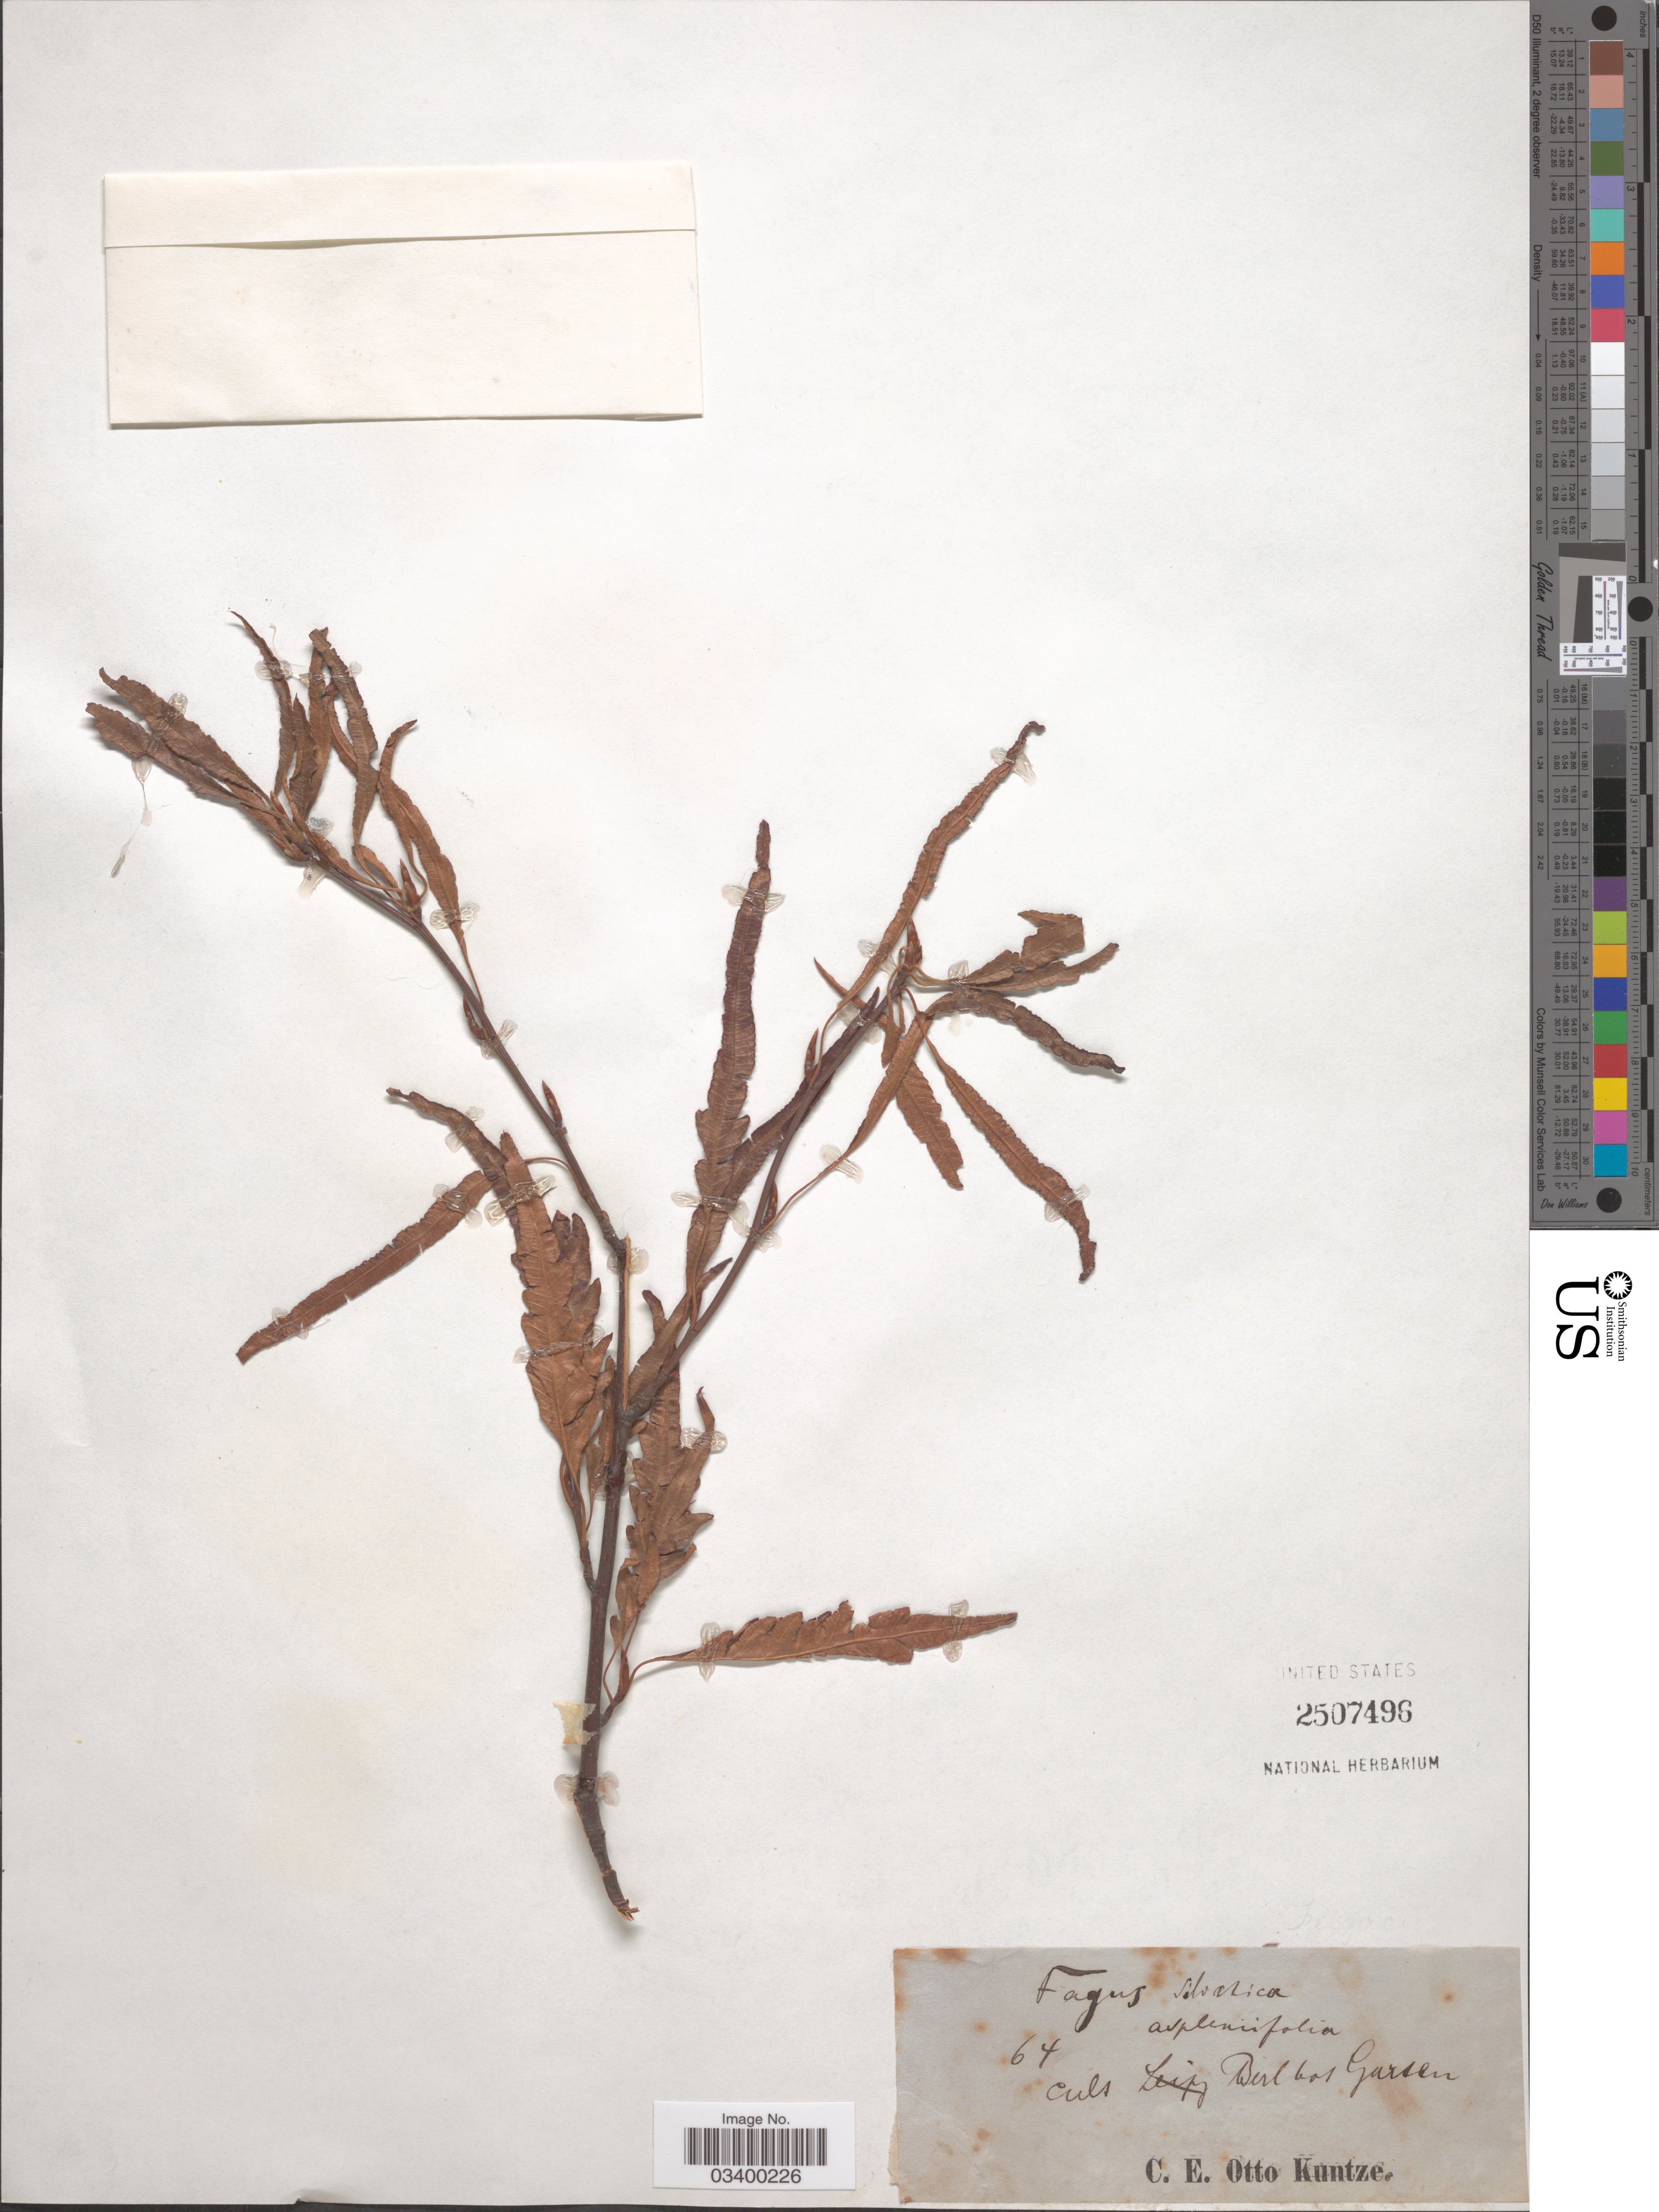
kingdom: Plantae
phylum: Tracheophyta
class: Magnoliopsida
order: Fagales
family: Fagaceae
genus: Fagus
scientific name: Fagus sylvatica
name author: L.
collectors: C.E.O. Kuntze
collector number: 64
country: Germany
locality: Berl bot Garten.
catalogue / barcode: US 2507496